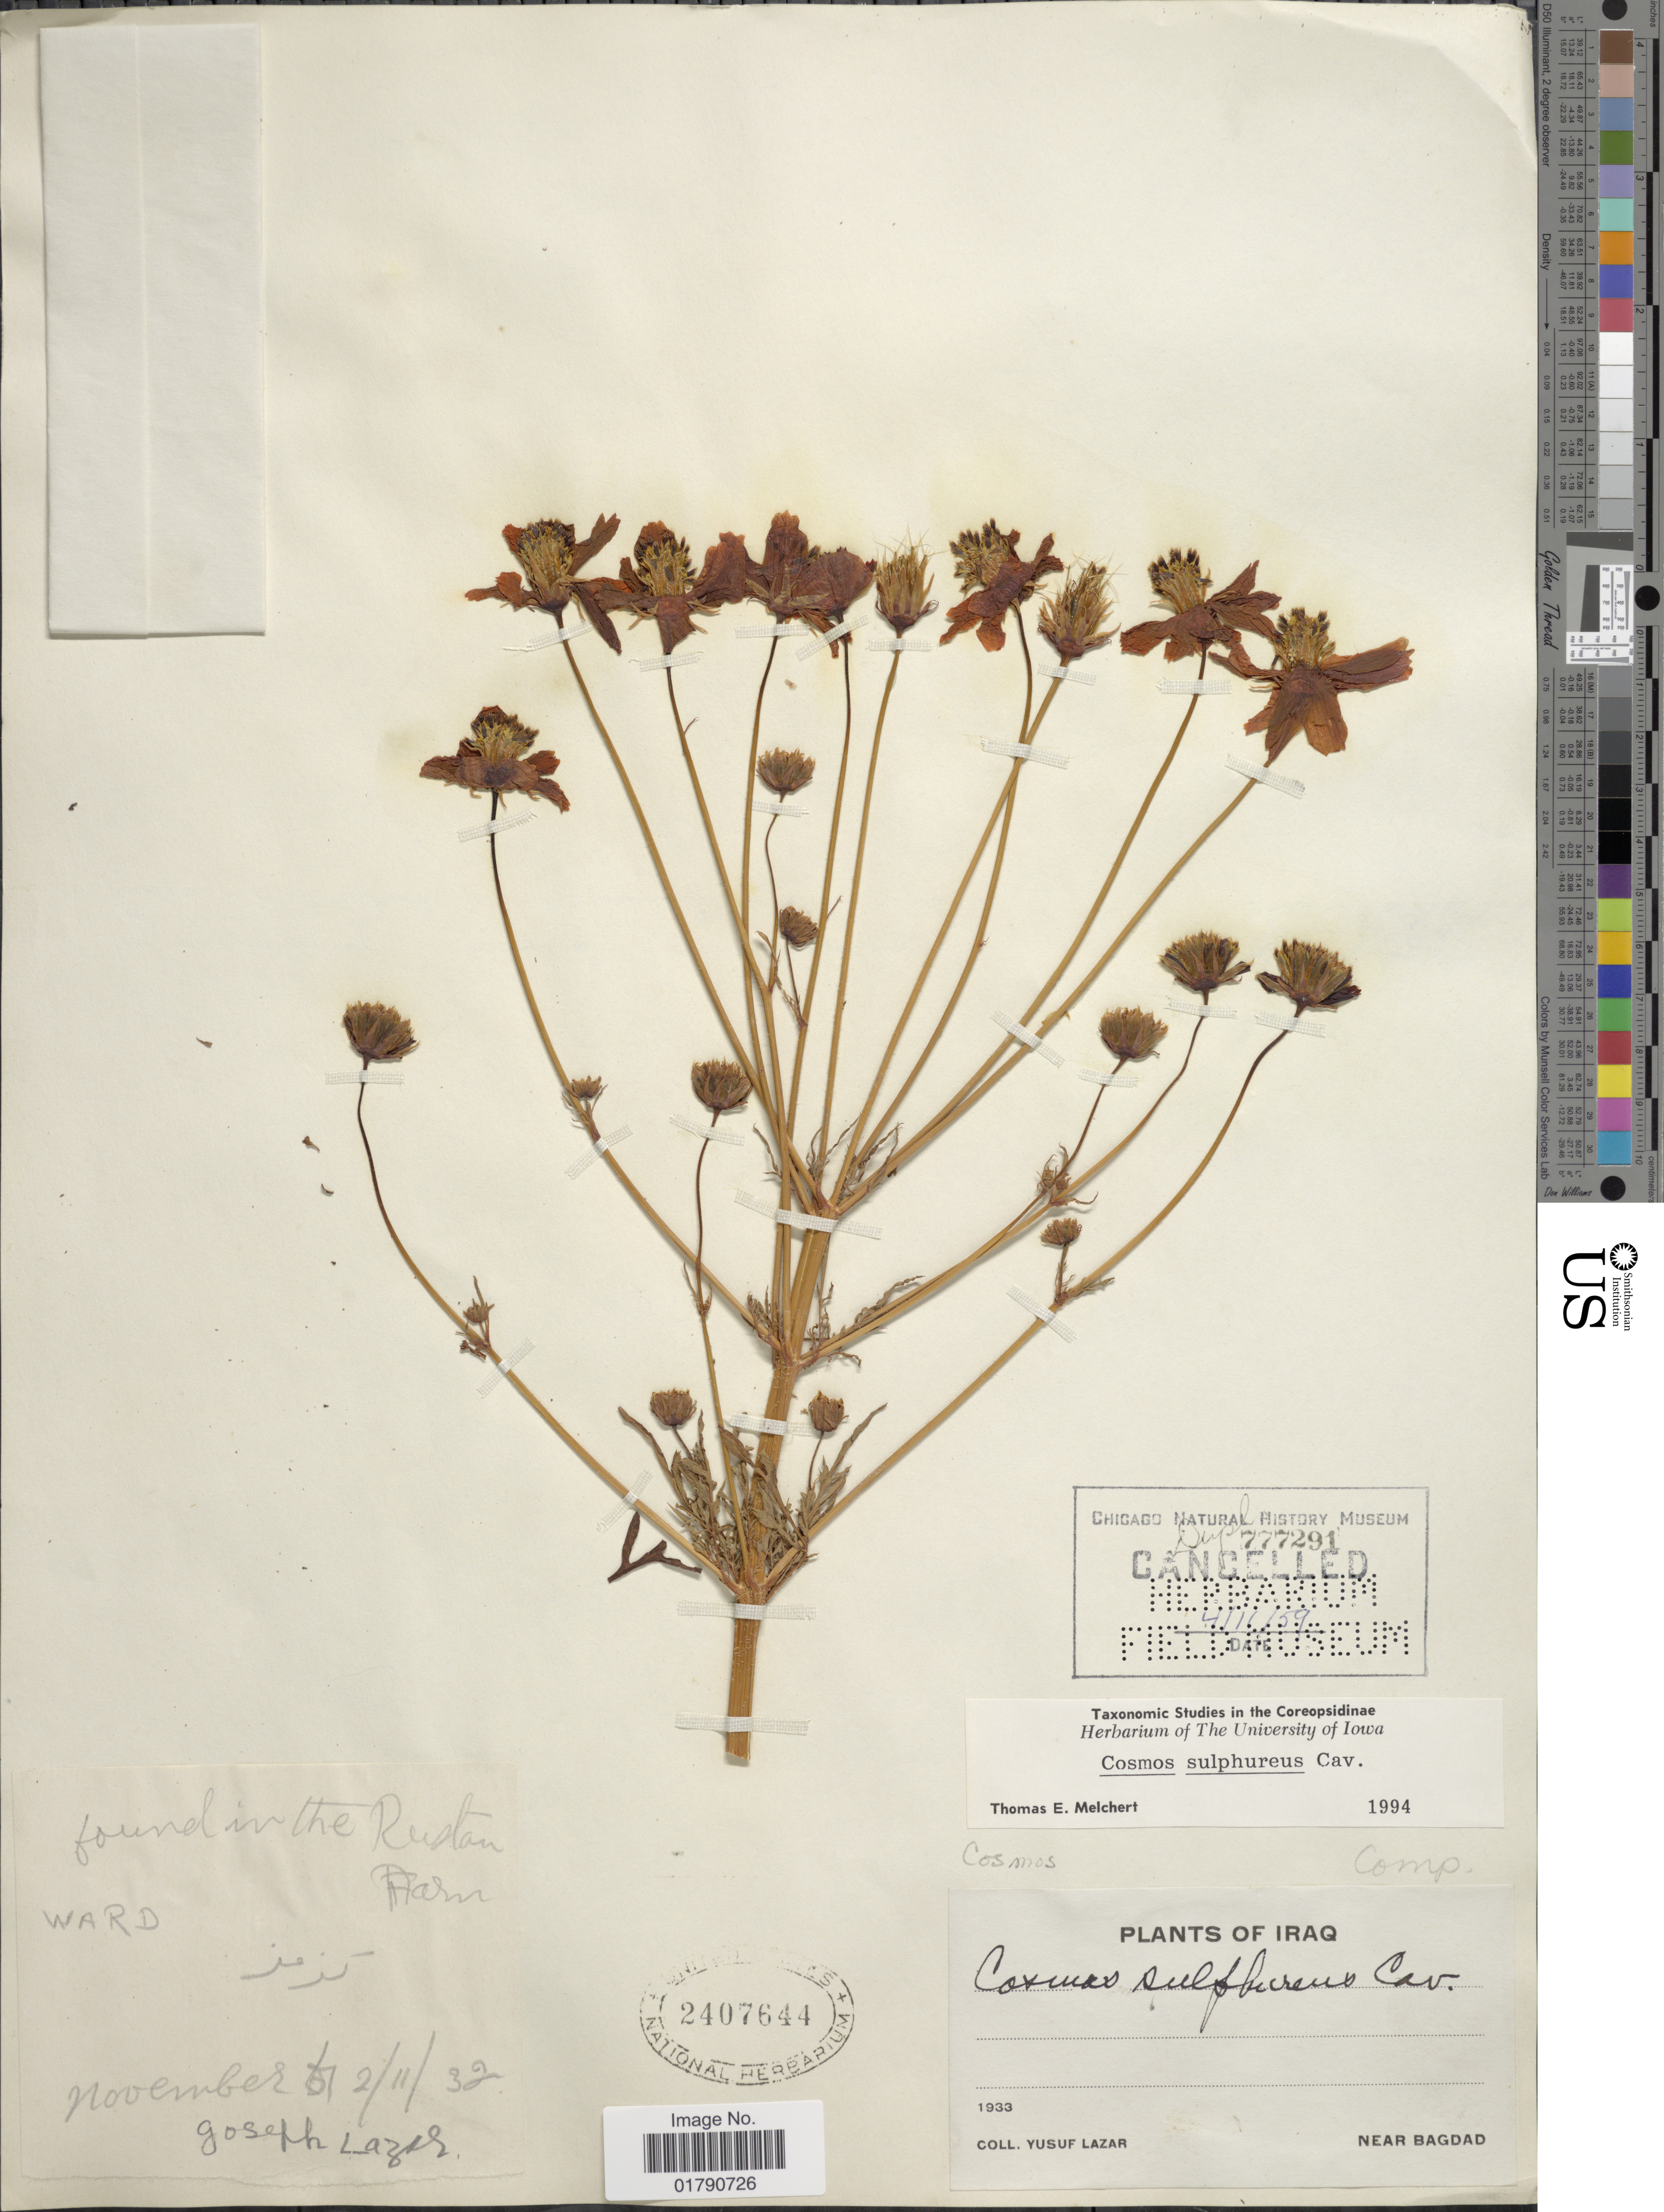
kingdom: Plantae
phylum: Tracheophyta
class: Magnoliopsida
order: Asterales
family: Asteraceae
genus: Cosmos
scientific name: Cosmos sulphureus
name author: Cav.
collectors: Y. Lazar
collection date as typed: Transcribed d/m/y: 2/11/32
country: Iraq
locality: Near Bagdad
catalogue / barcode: US 2407644